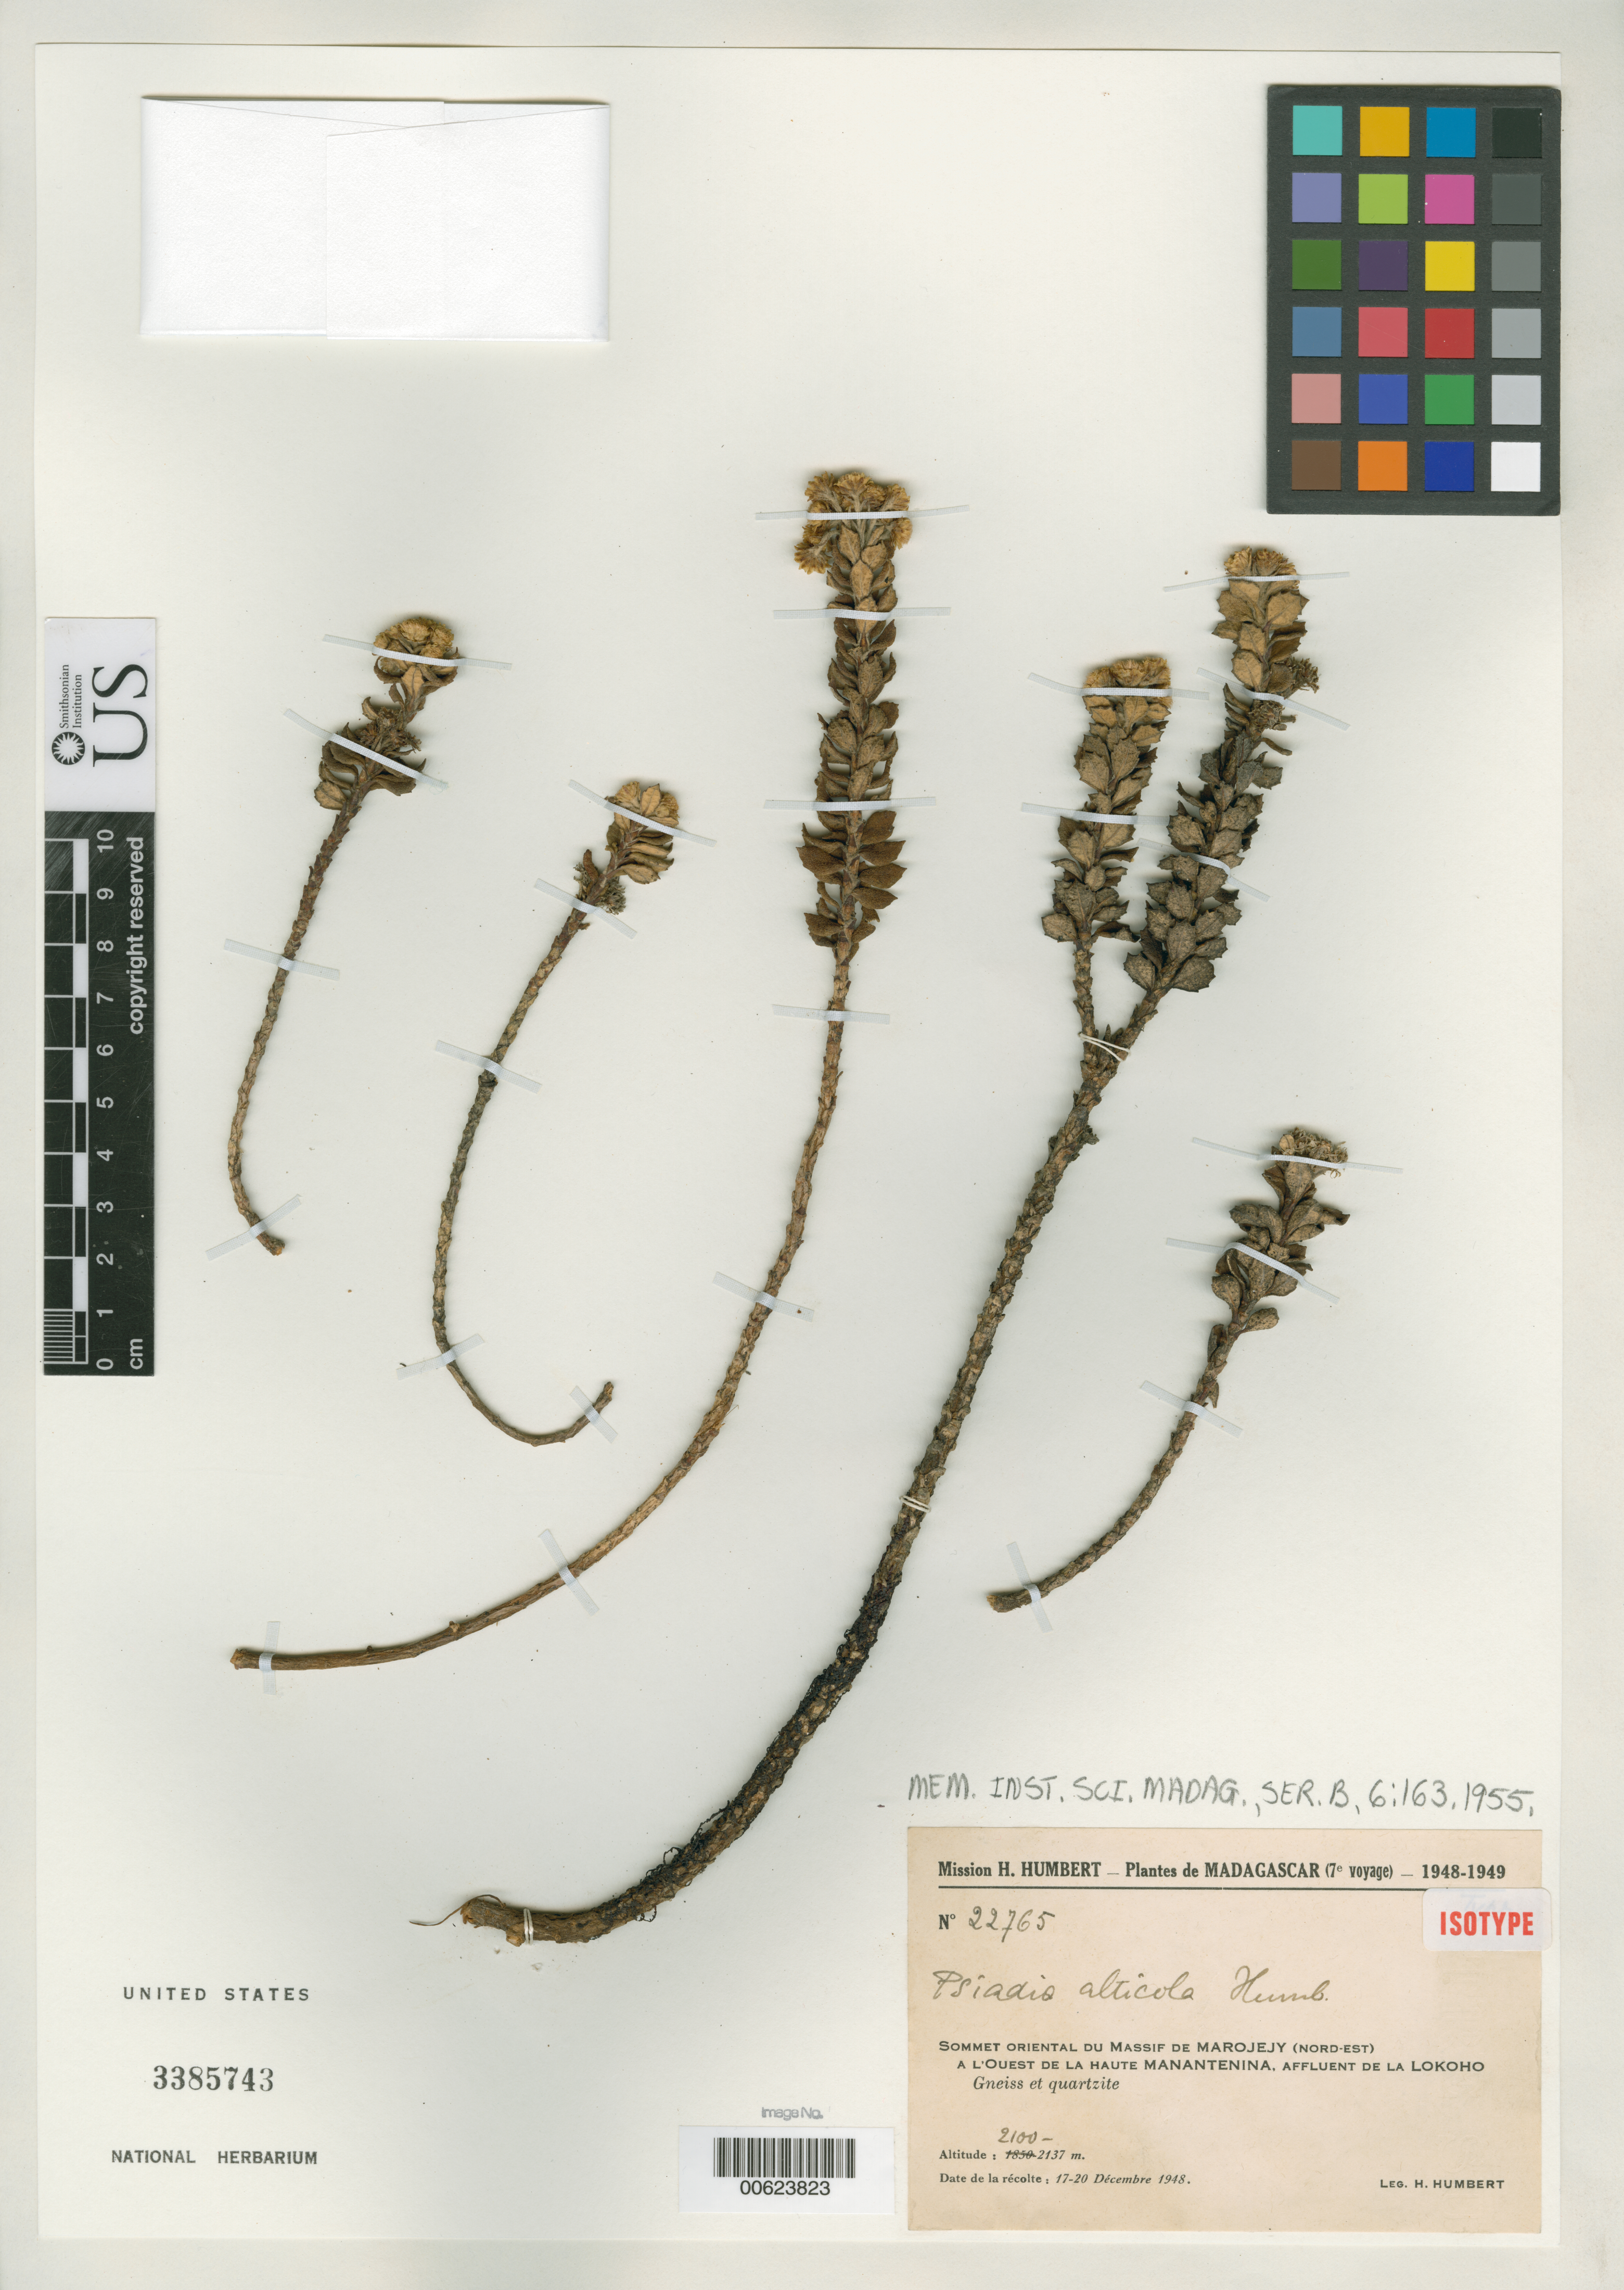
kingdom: Plantae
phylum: Tracheophyta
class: Magnoliopsida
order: Asterales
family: Asteraceae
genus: Psiadia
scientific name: Psiadia alticola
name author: Humbert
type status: Isotype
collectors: H. Humbert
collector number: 22765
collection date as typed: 17 Dec 1948 to 20 Dec 1948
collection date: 1948-12-17/1948-12-20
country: Madagascar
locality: Sommet oriental du Massif de Marojejy (NE) a l'ouest de la haute Manantenina, affluent de la Lokoho. [Eastern summit of the Marojejy Mountain Range (NE) to the west of upper Manantenina, tributary of the Lokoho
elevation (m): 2100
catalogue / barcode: US 3385743